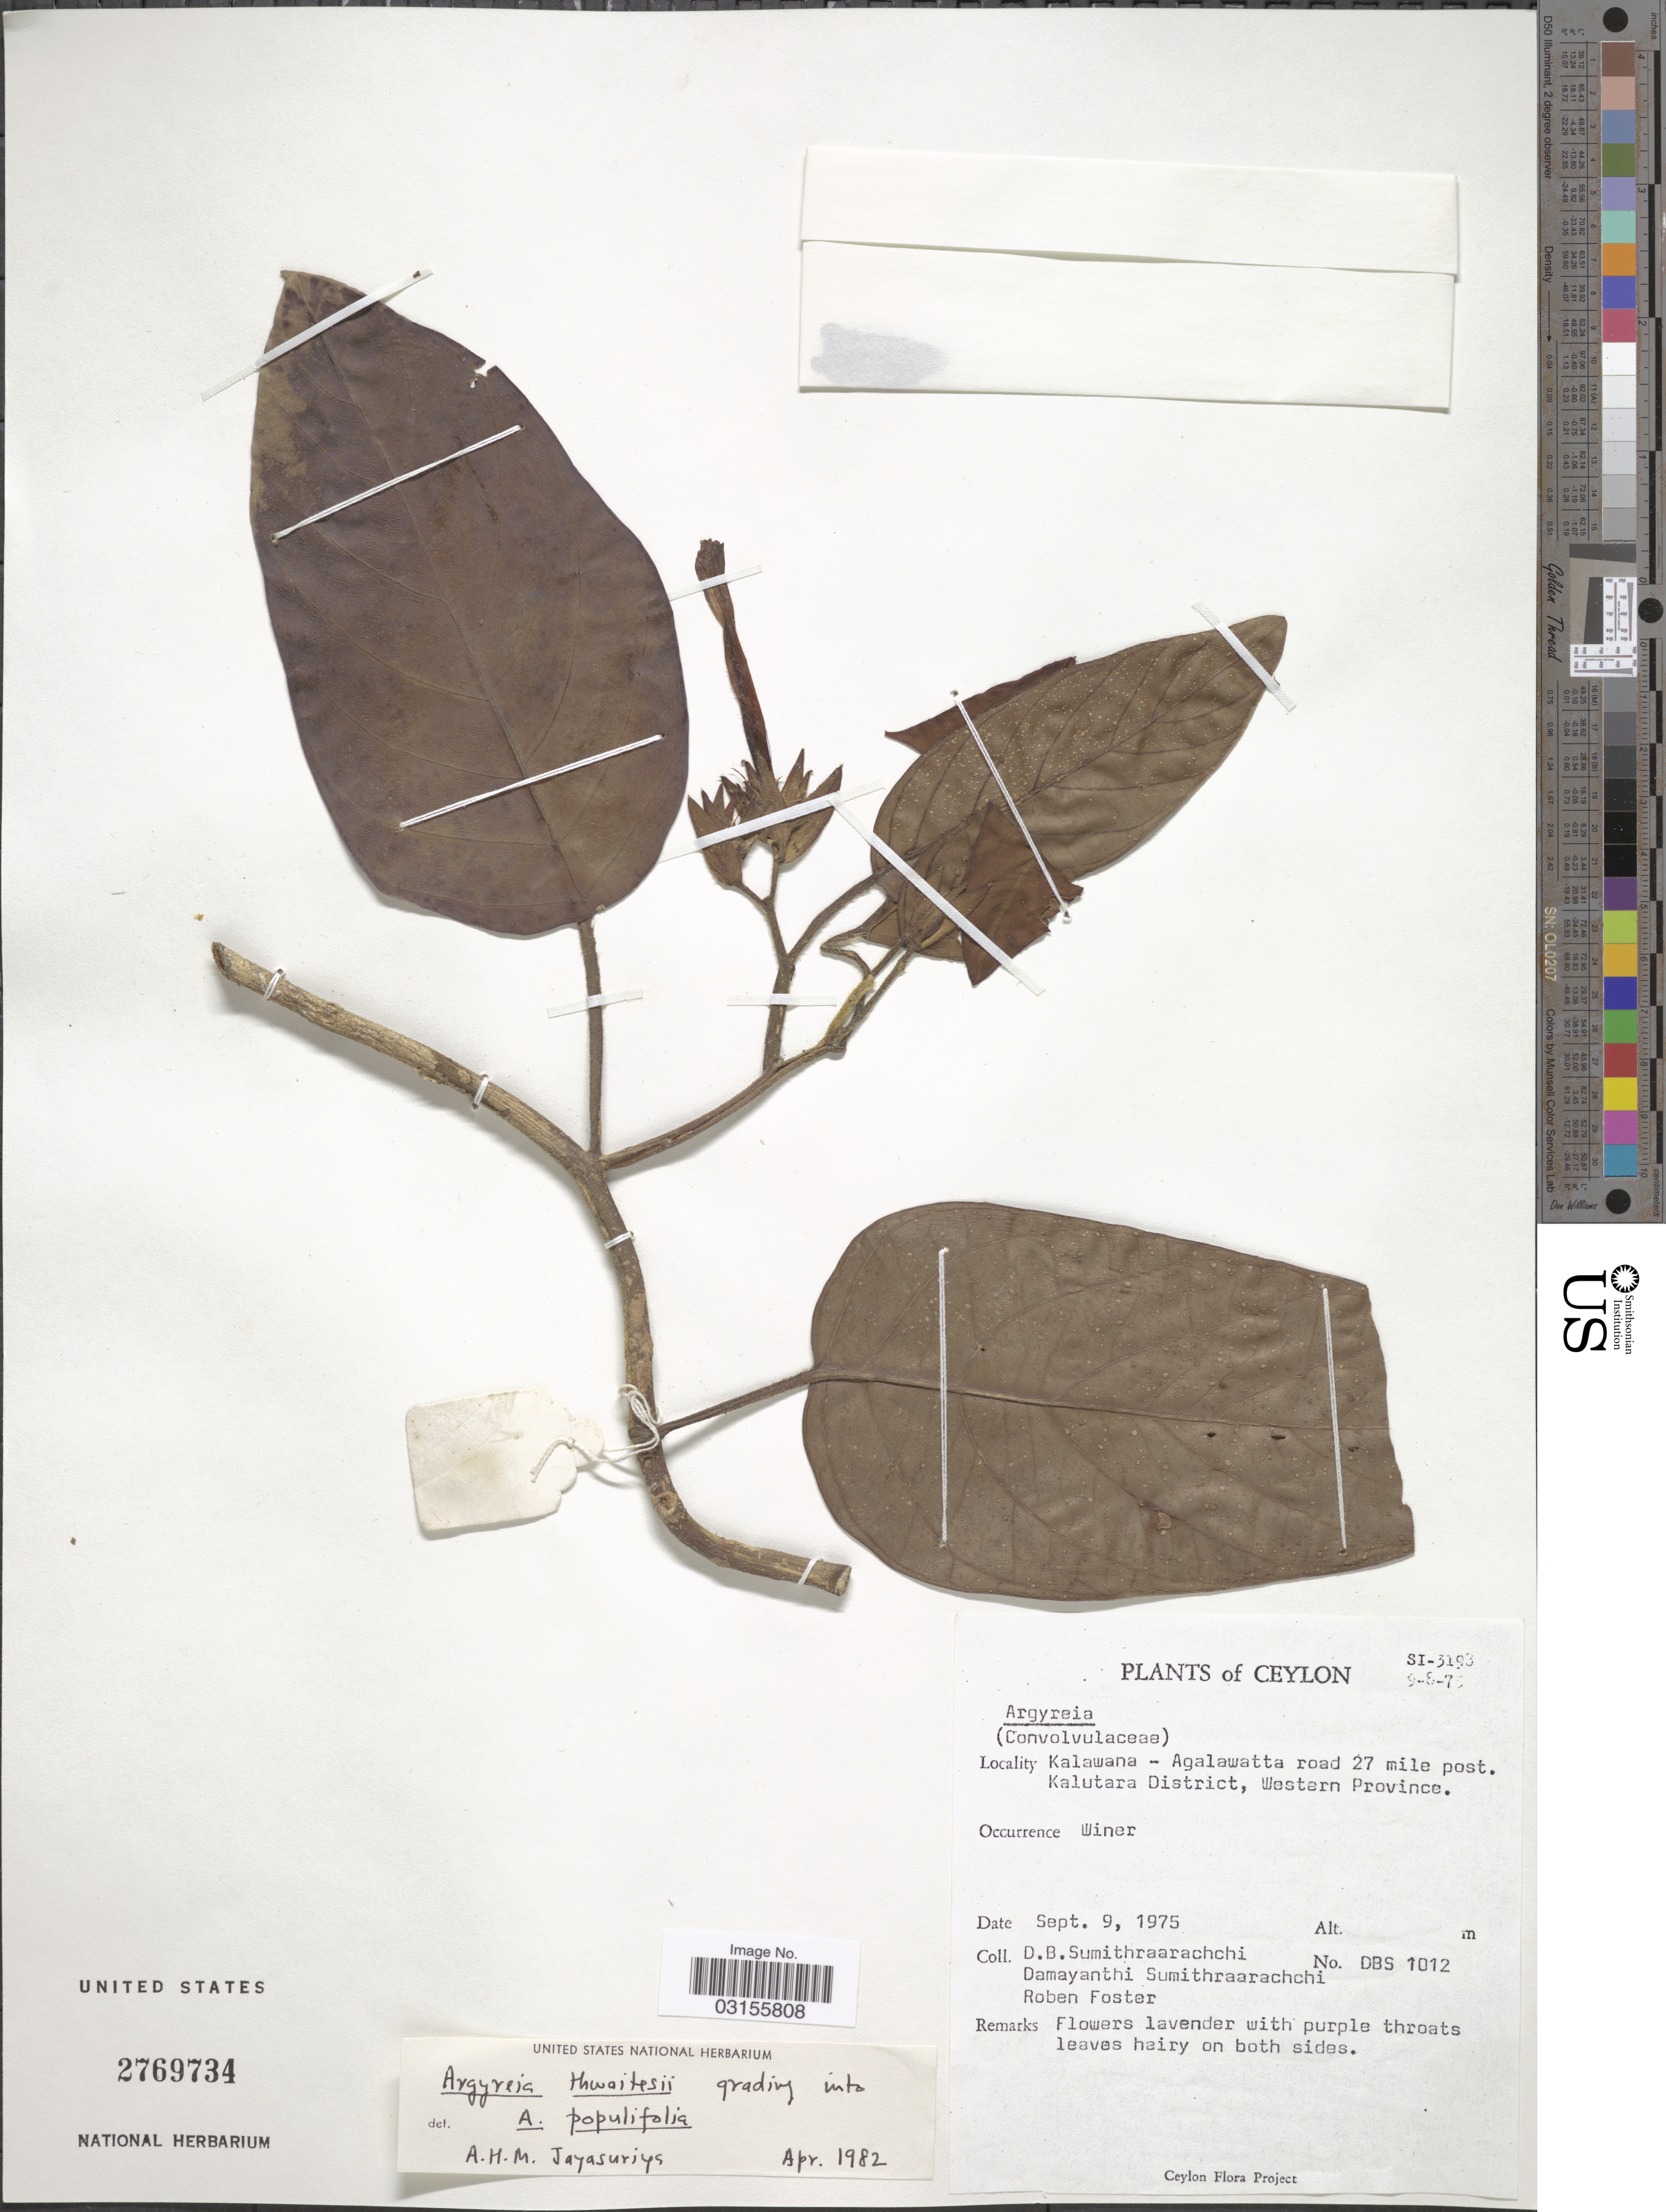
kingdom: Plantae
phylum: Tracheophyta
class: Magnoliopsida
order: Solanales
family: Convolvulaceae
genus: Argyreia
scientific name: Argyreia thwaitesii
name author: D.F. Austin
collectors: D. B. Sumithraarachchi, D. Sumithraarachchi & R. Foster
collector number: DBS 1012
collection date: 1975-09-09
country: Sri Lanka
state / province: Western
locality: Ceylon. Kalawana - Angalawatta road 27 mile post. Kalutara District.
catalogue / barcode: US 2769734